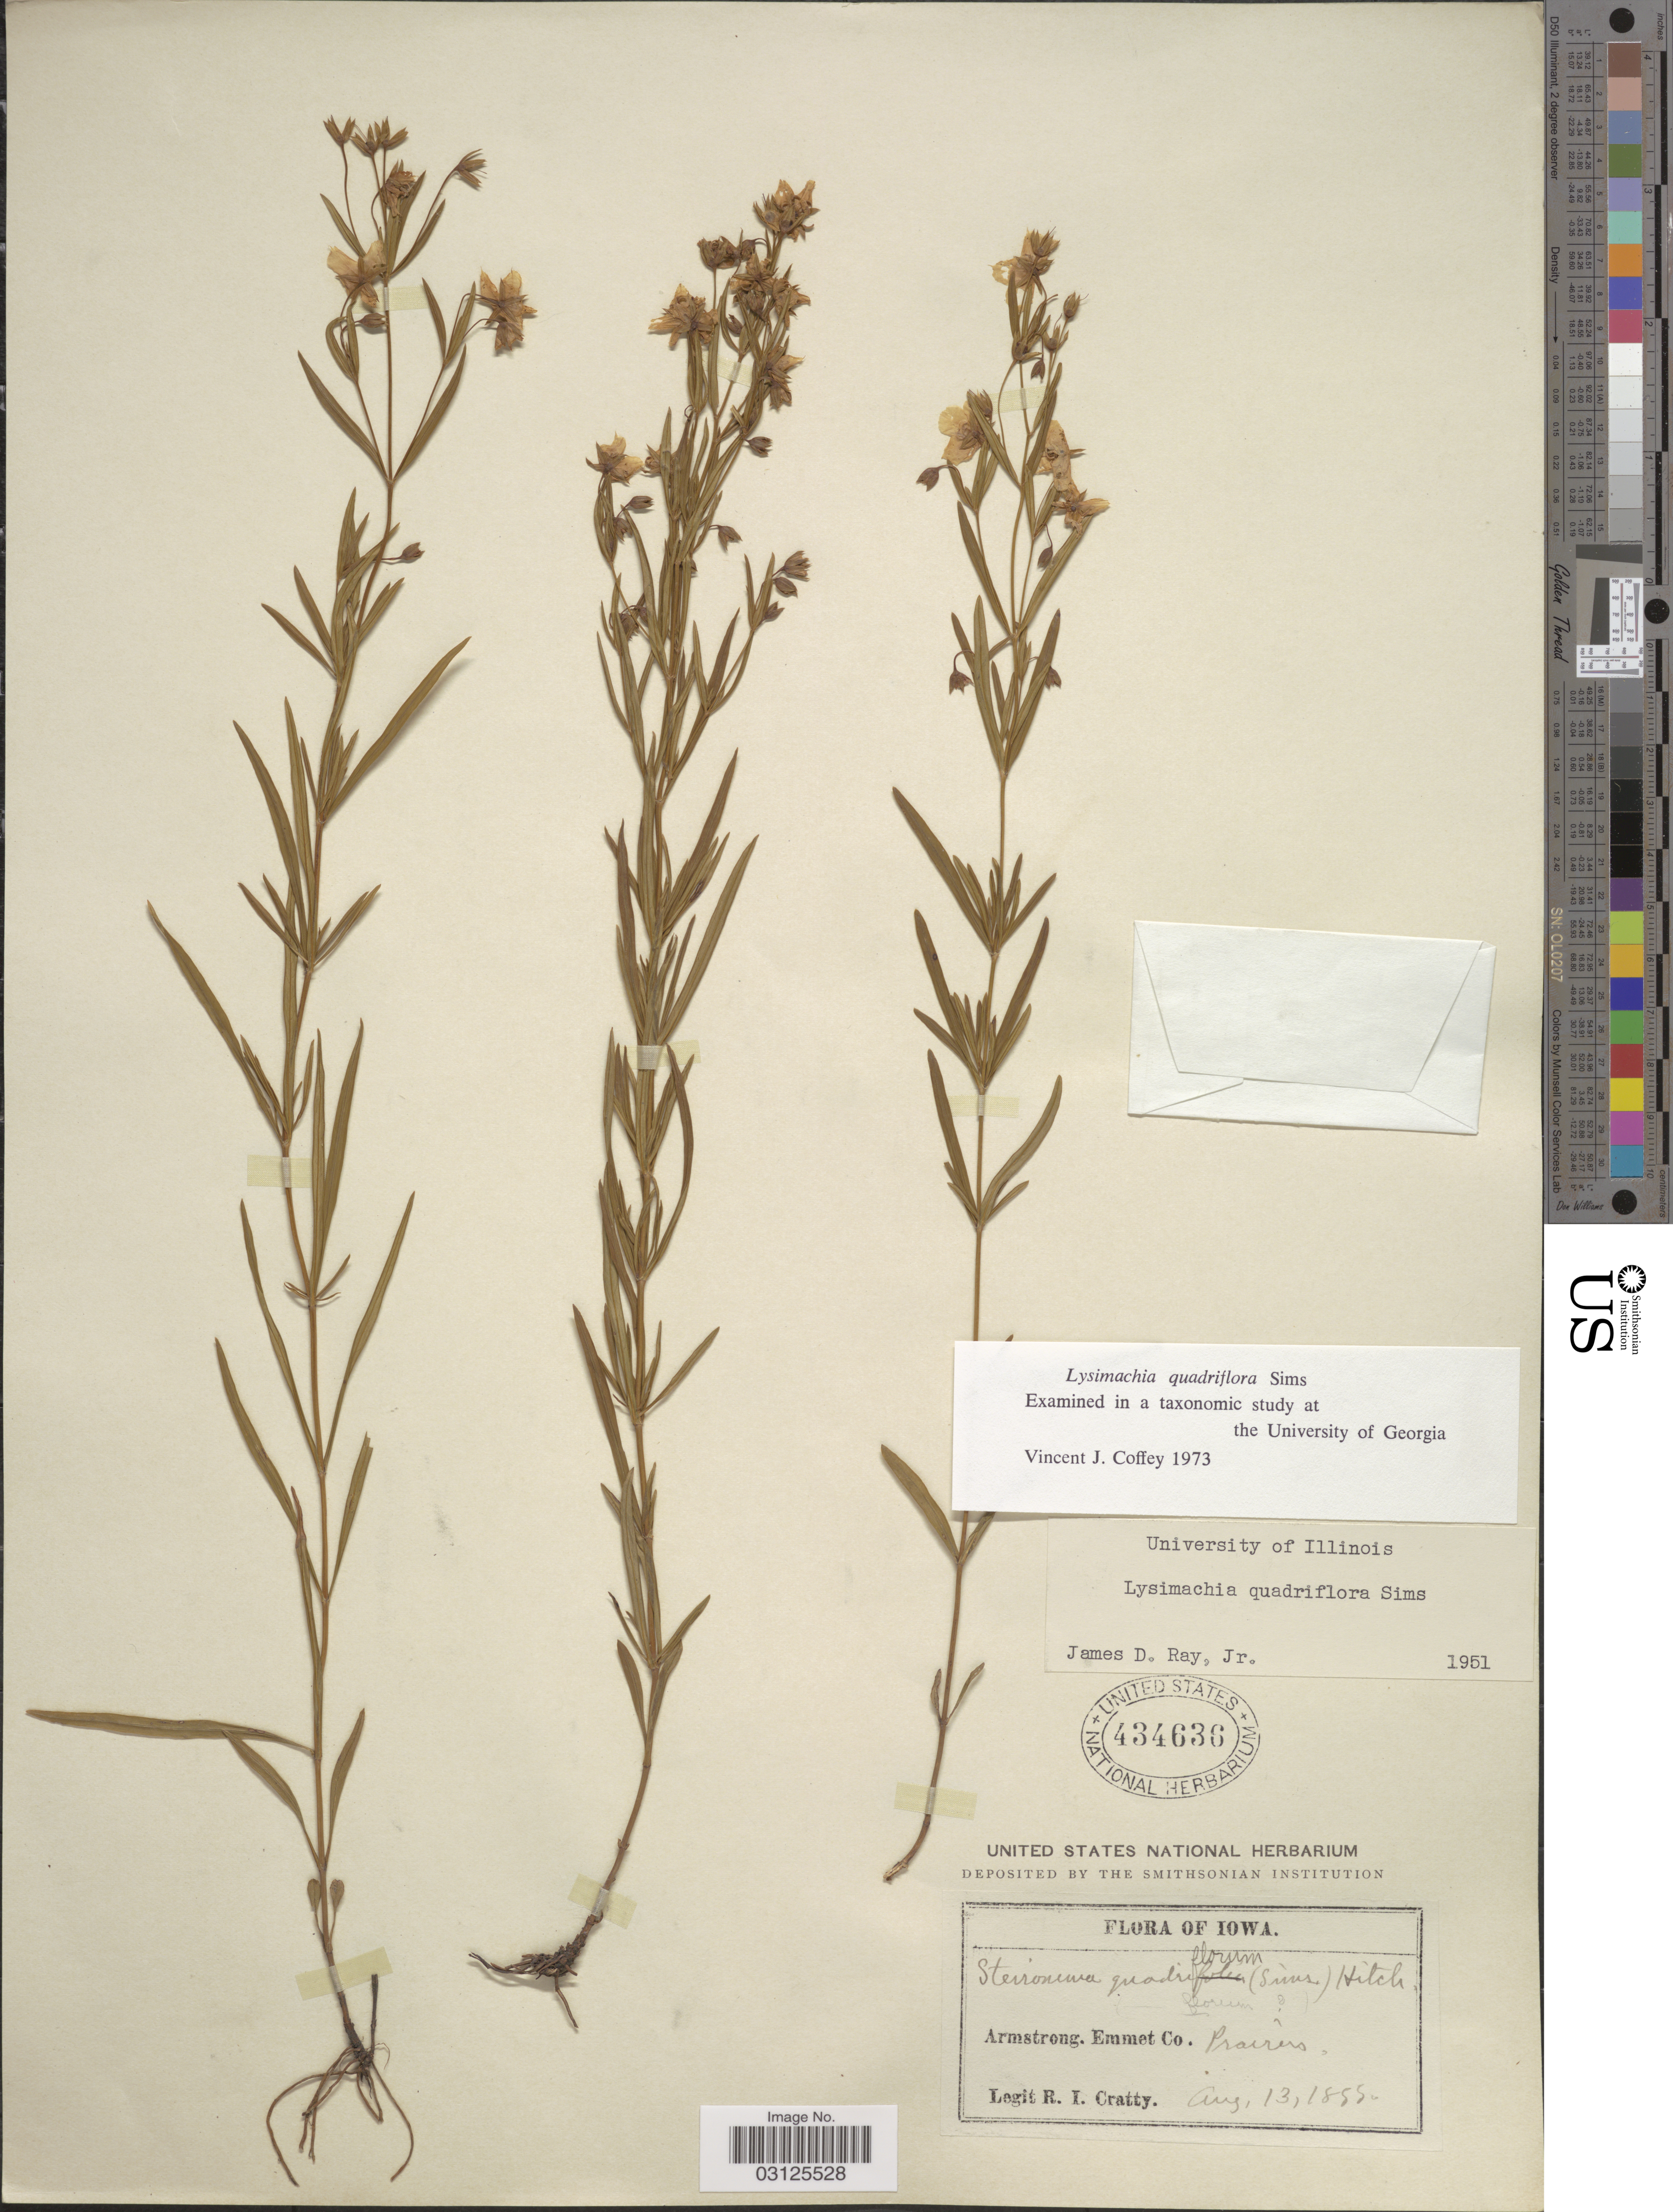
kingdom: Plantae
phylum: Tracheophyta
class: Magnoliopsida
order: Ericales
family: Primulaceae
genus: Lysimachia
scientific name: Lysimachia quadriflora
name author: Sims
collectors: R. Cratty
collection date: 1855-08-13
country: United States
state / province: Iowa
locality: Armstrong, Emmet Co.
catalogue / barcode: US 434636